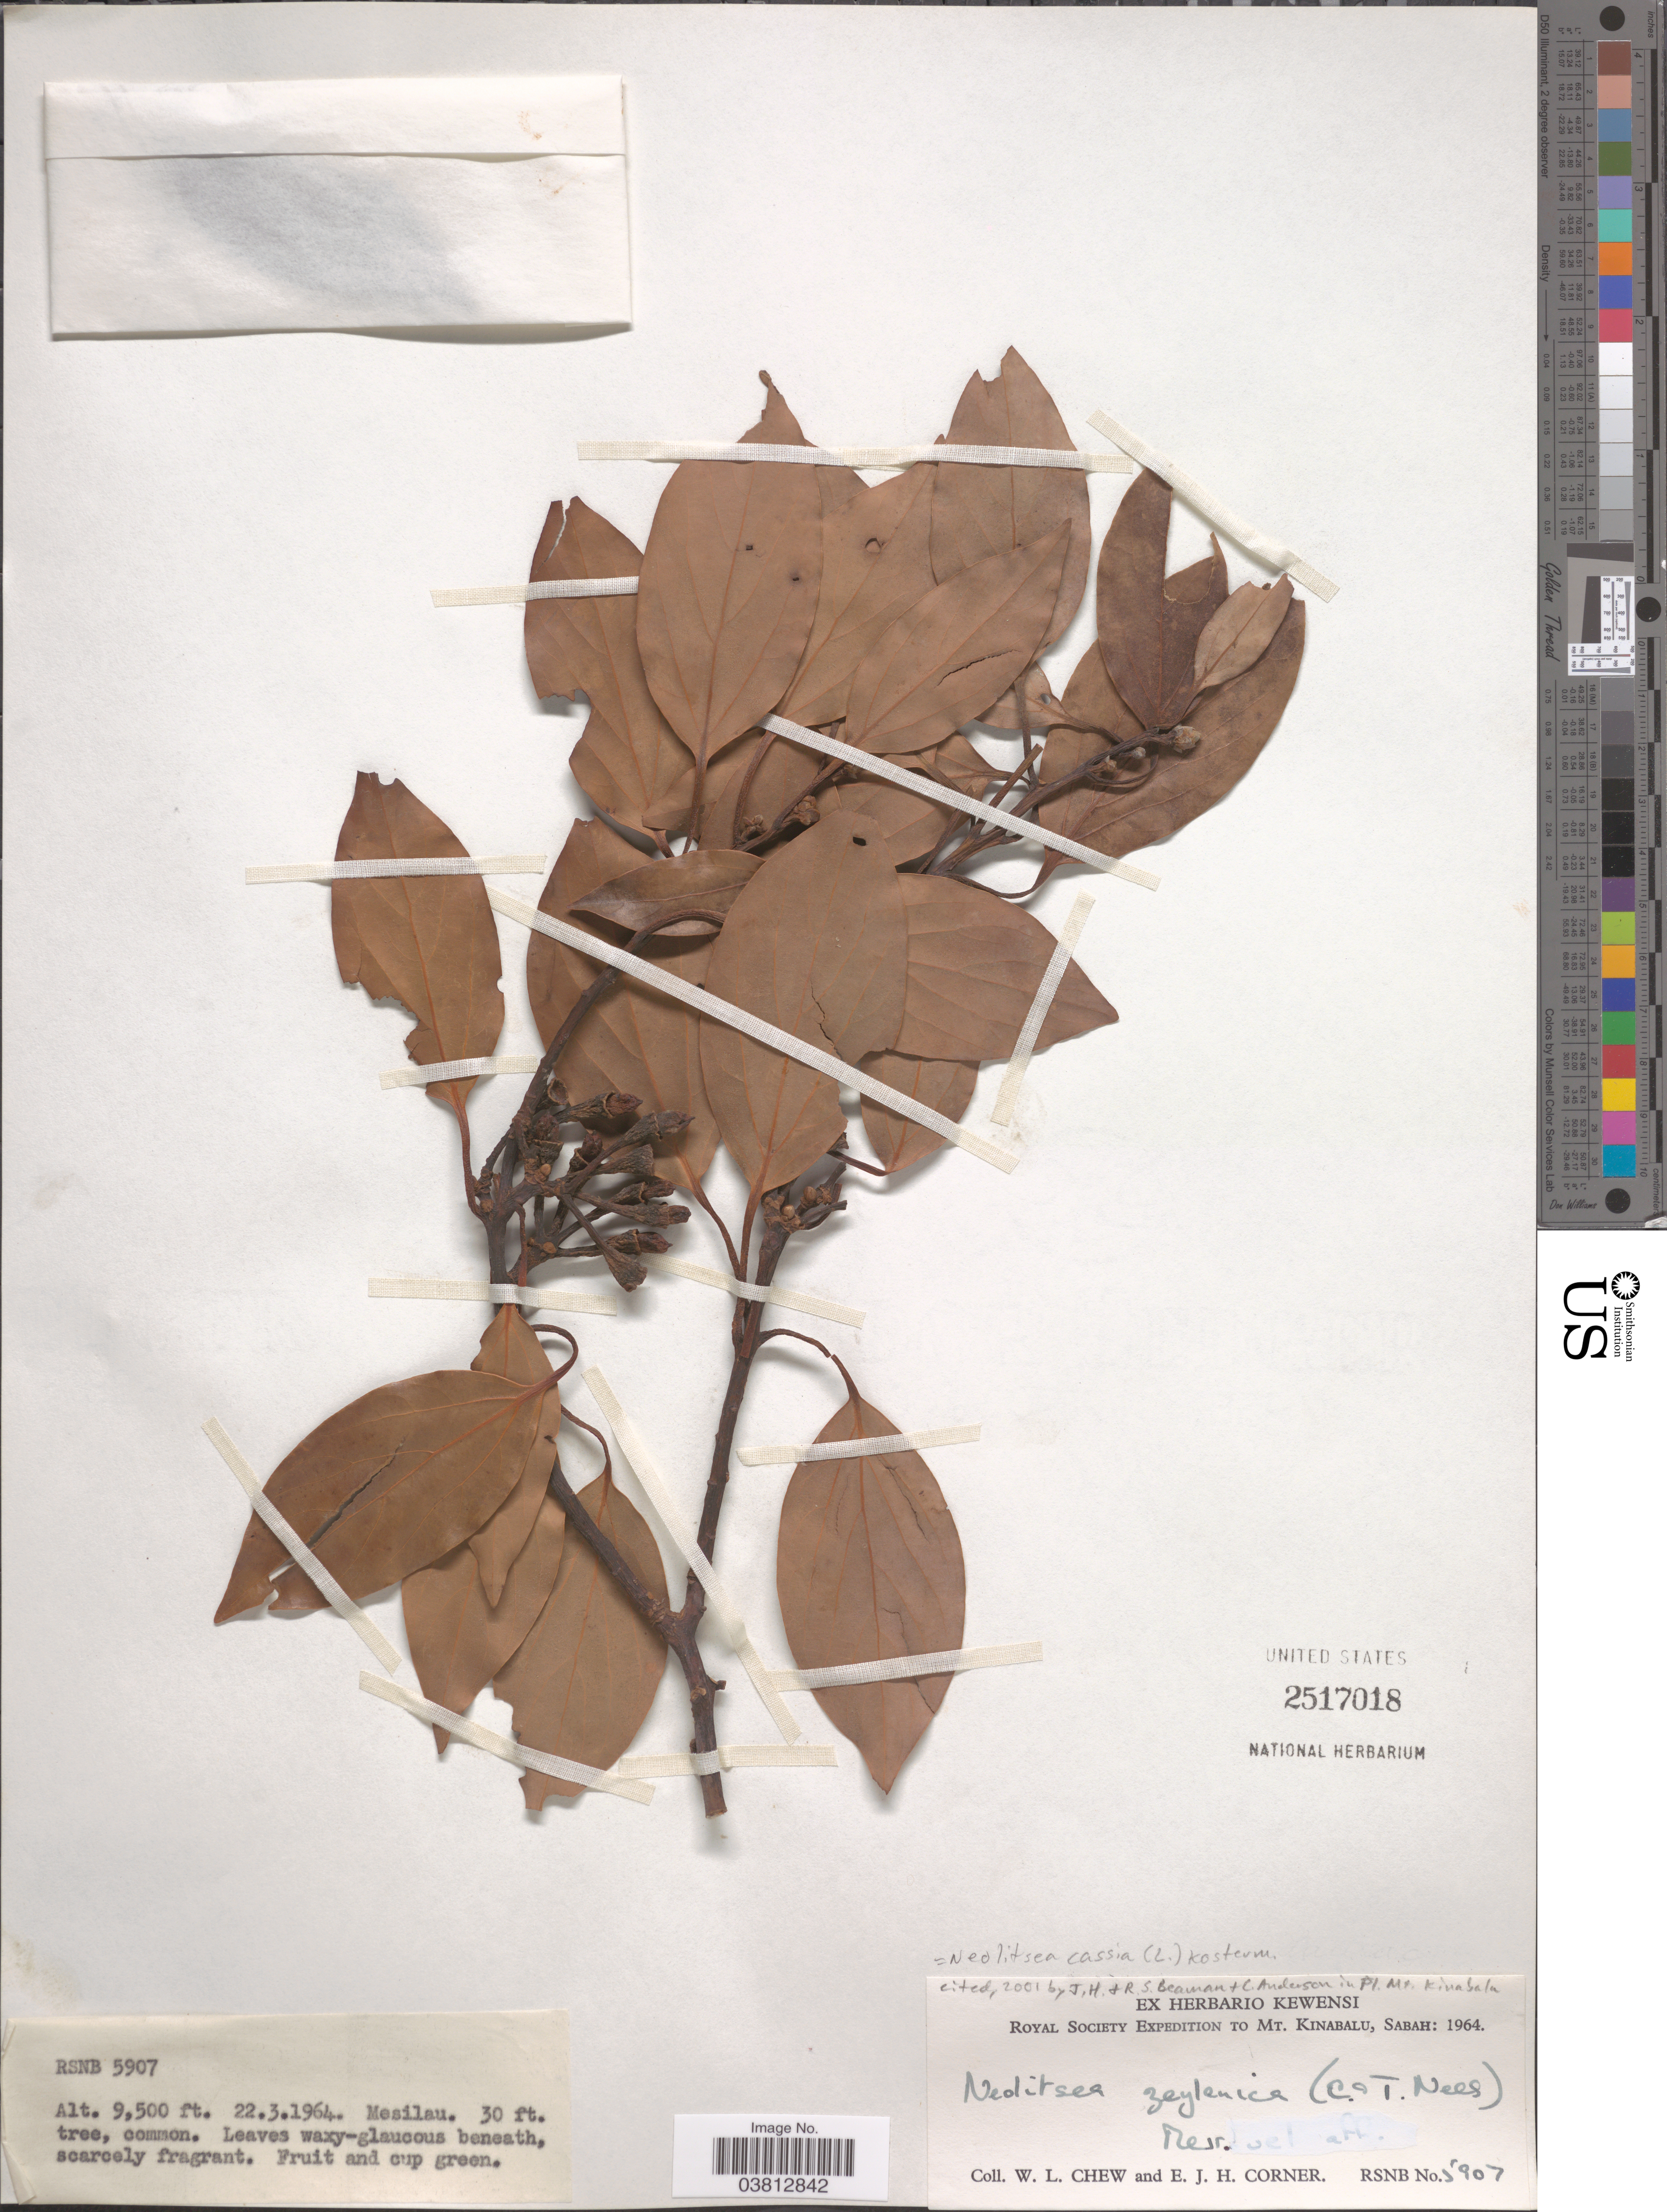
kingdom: Plantae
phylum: Tracheophyta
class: Magnoliopsida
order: Laurales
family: Lauraceae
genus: Neolitsea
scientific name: Neolitsea cassia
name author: (L.) Kosterm.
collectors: W. Chew & E. Corner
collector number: RSNB 5907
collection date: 1964-03-22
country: Malaysia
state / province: Sabah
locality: Mt. Kinabalu. Mesilau.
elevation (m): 2896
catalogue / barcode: US 2517018